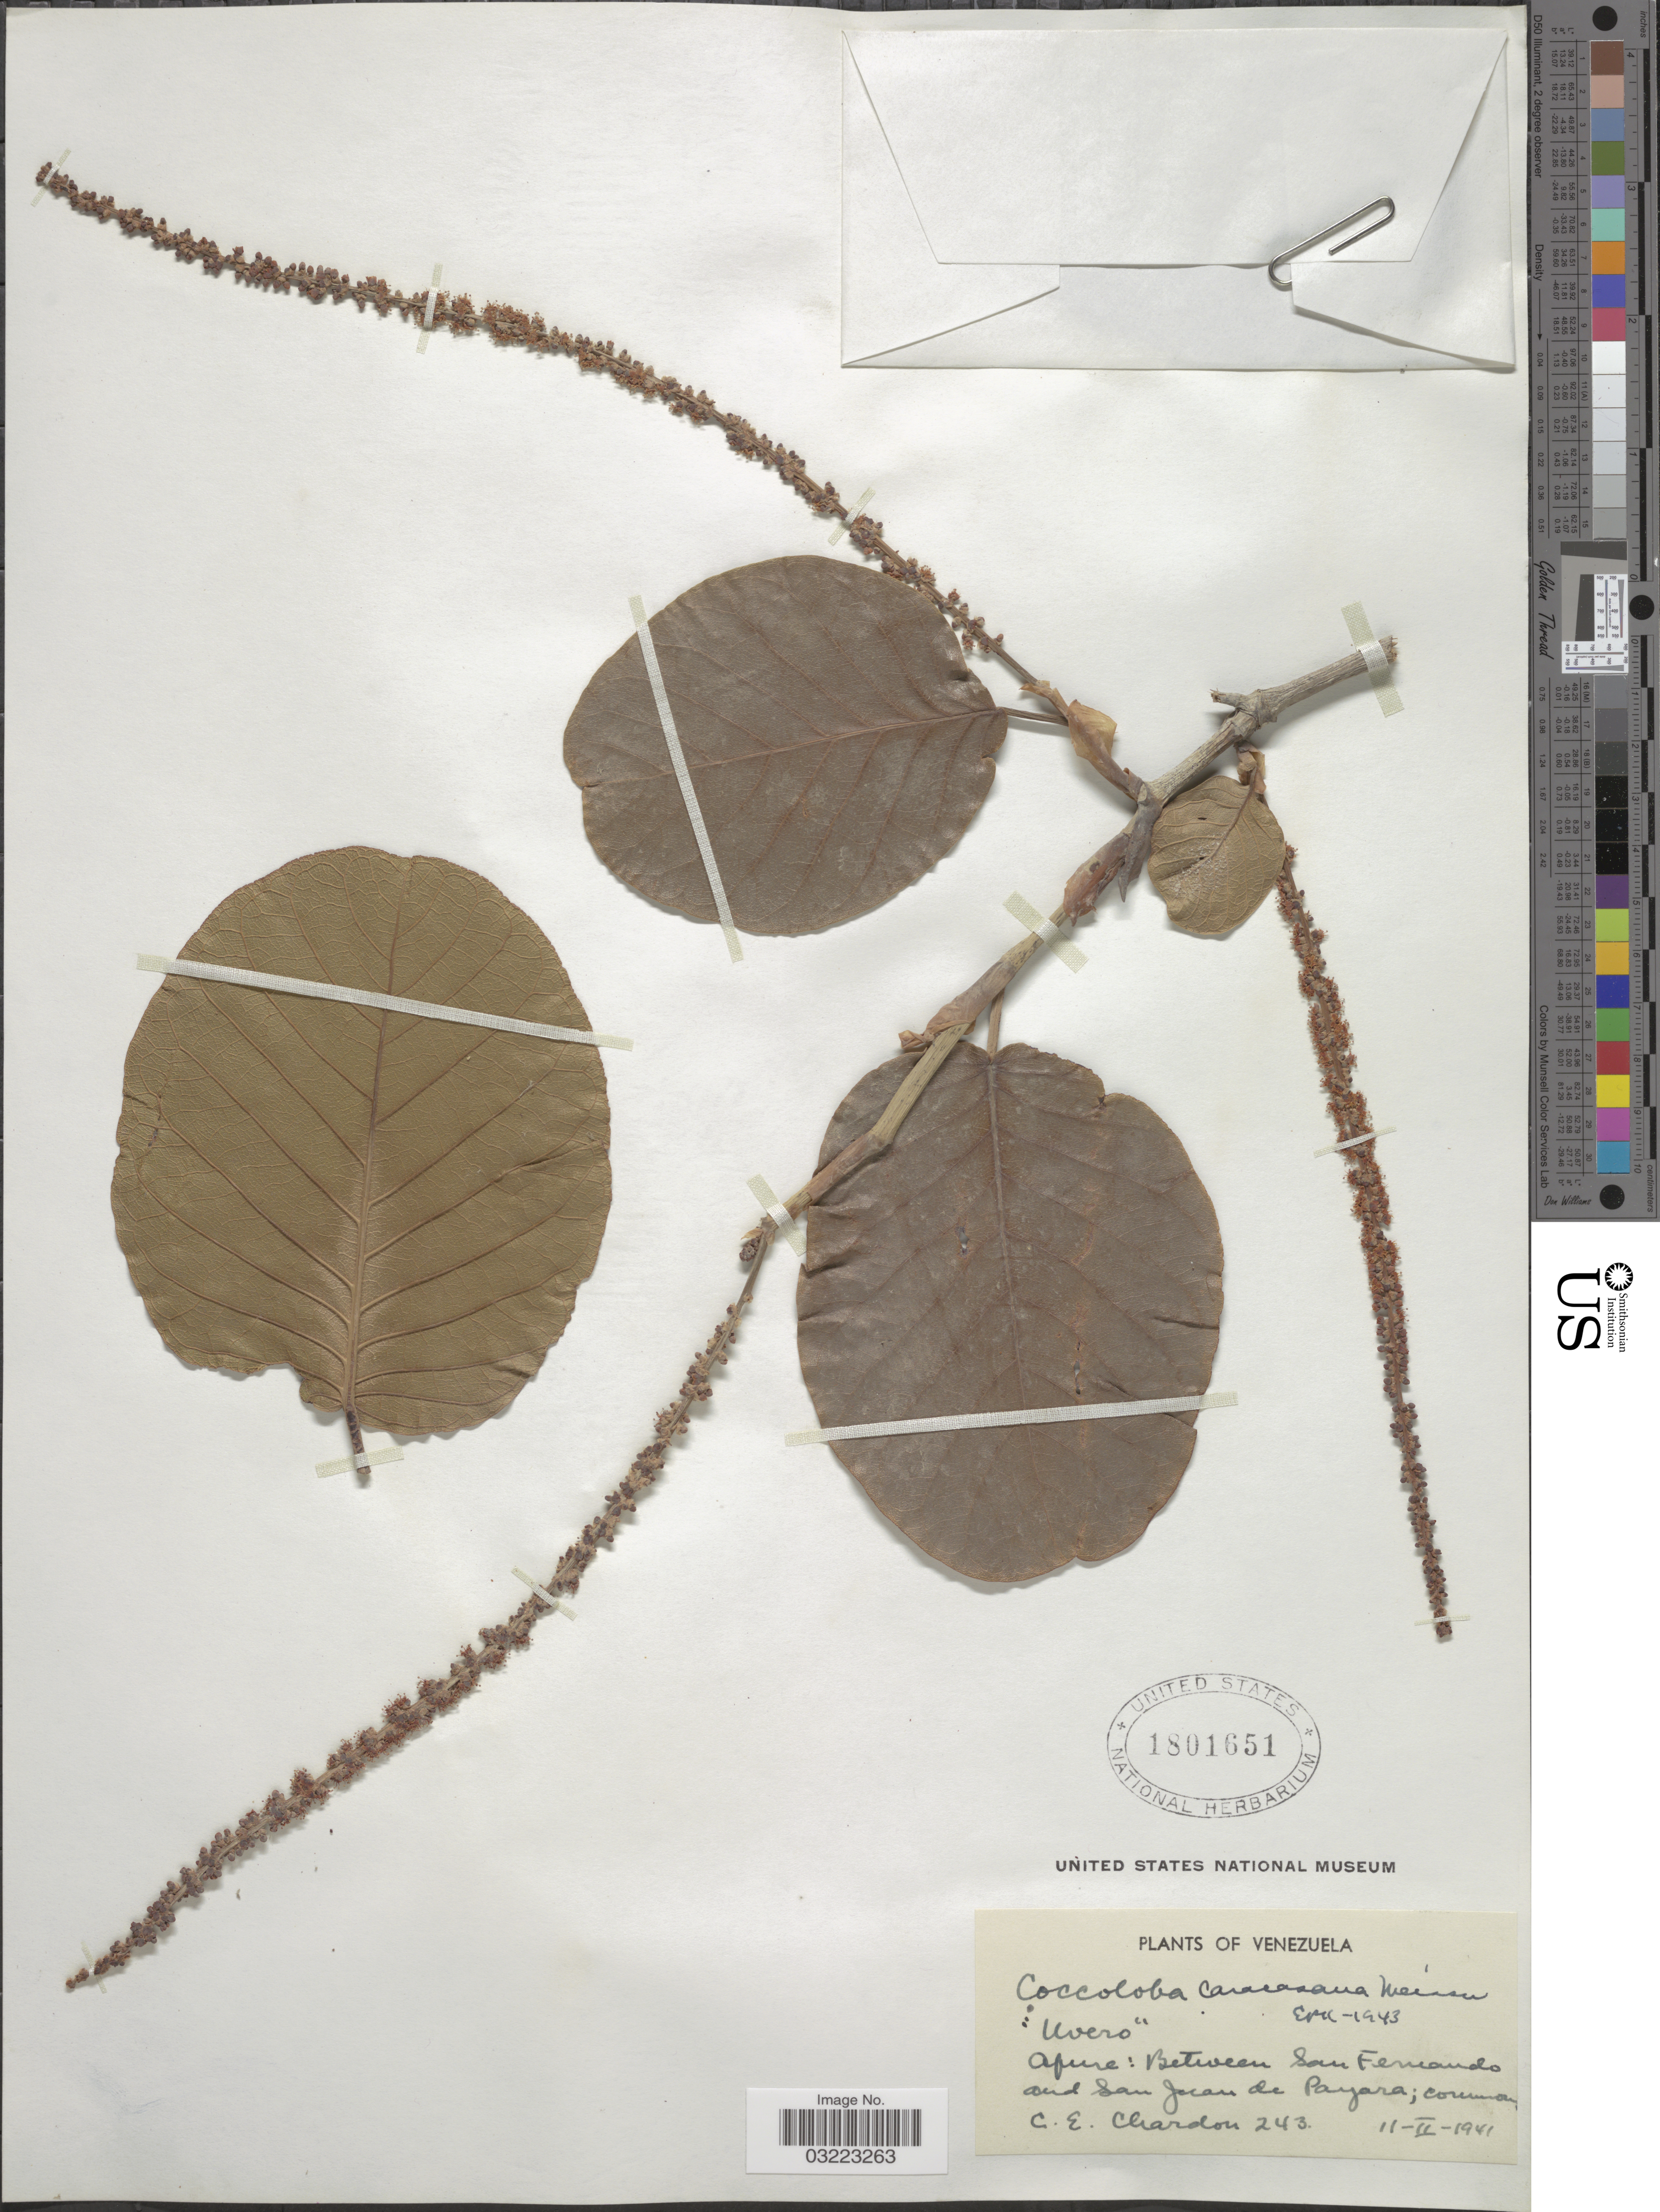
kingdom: Plantae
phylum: Tracheophyta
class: Magnoliopsida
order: Caryophyllales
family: Polygonaceae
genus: Coccoloba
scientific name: Coccoloba caracasana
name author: Meisn.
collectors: C. E. Chardón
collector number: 243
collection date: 1941-02-11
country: Venezuela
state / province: Apure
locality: Between San Fernando and San Juan de Payara.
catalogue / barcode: US 1801651